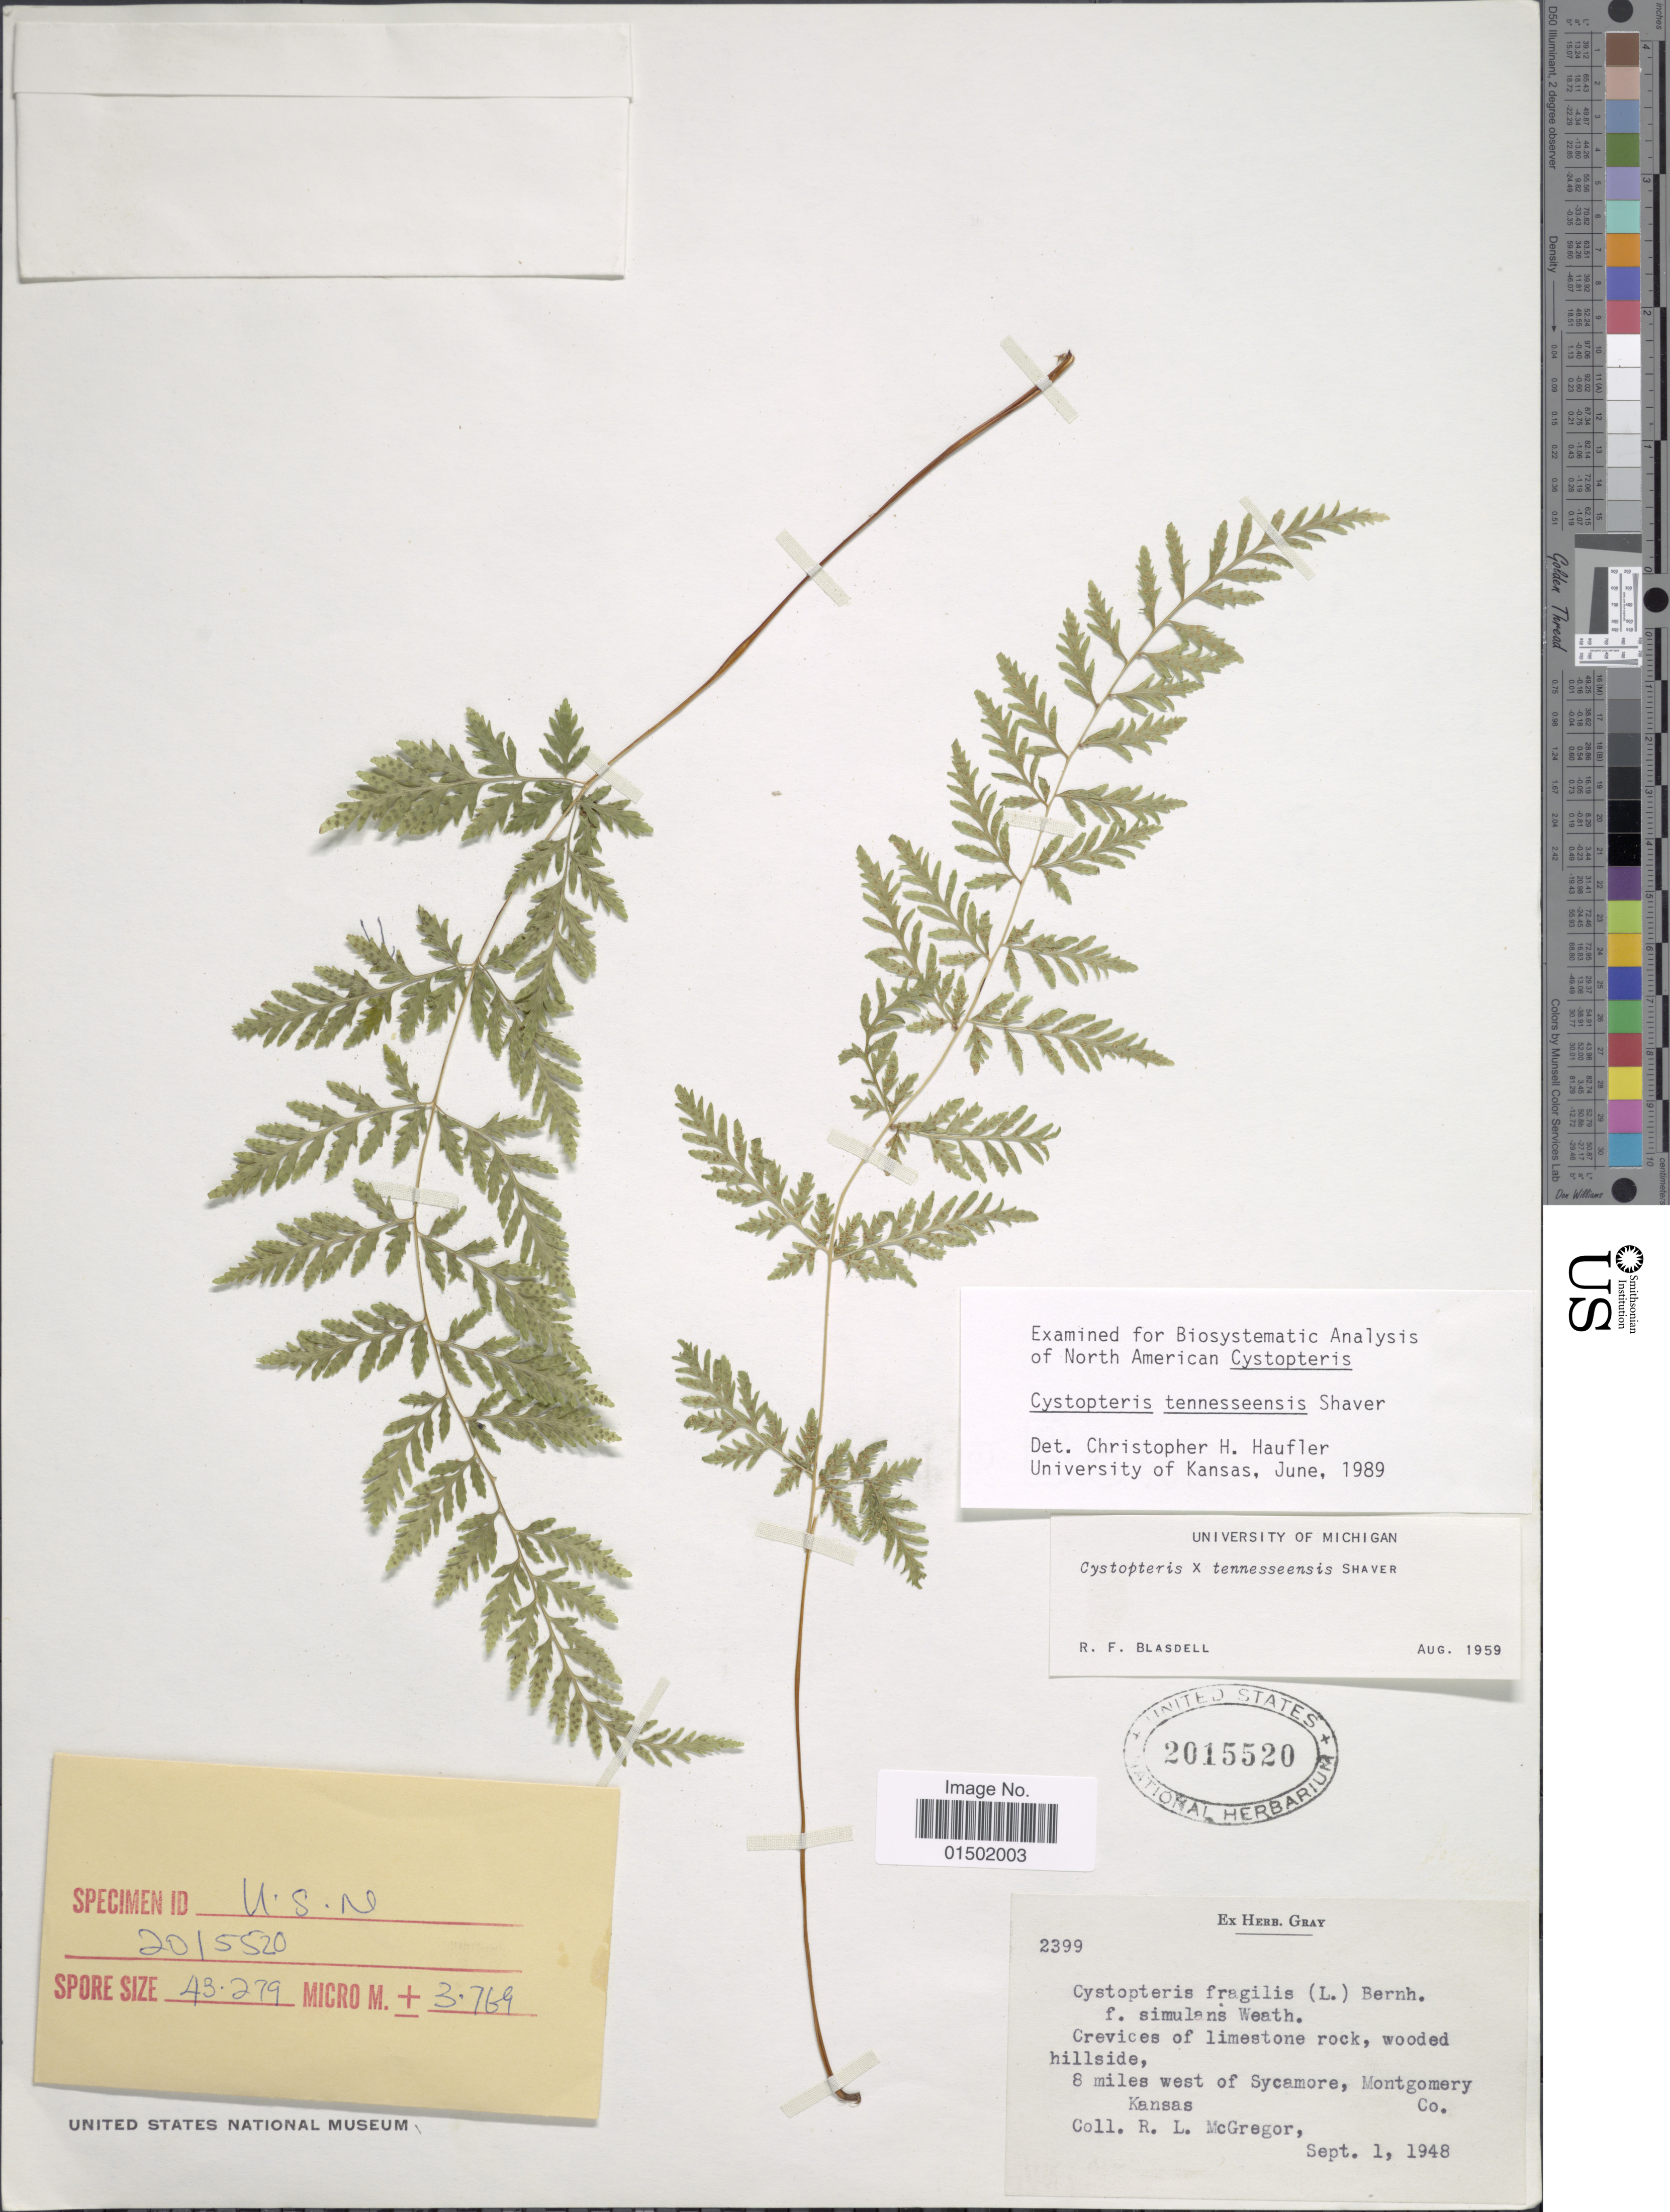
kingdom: Plantae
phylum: Tracheophyta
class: Polypodiopsida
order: Polypodiales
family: Cystopteridaceae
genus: Cystopteris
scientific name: Cystopteris tennesseensis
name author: Shaver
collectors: R. McGregor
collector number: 2399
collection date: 1948-09-01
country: United States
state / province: Kansas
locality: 8 miles west Sycamore, Montgomery Co.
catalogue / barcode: US 2015520